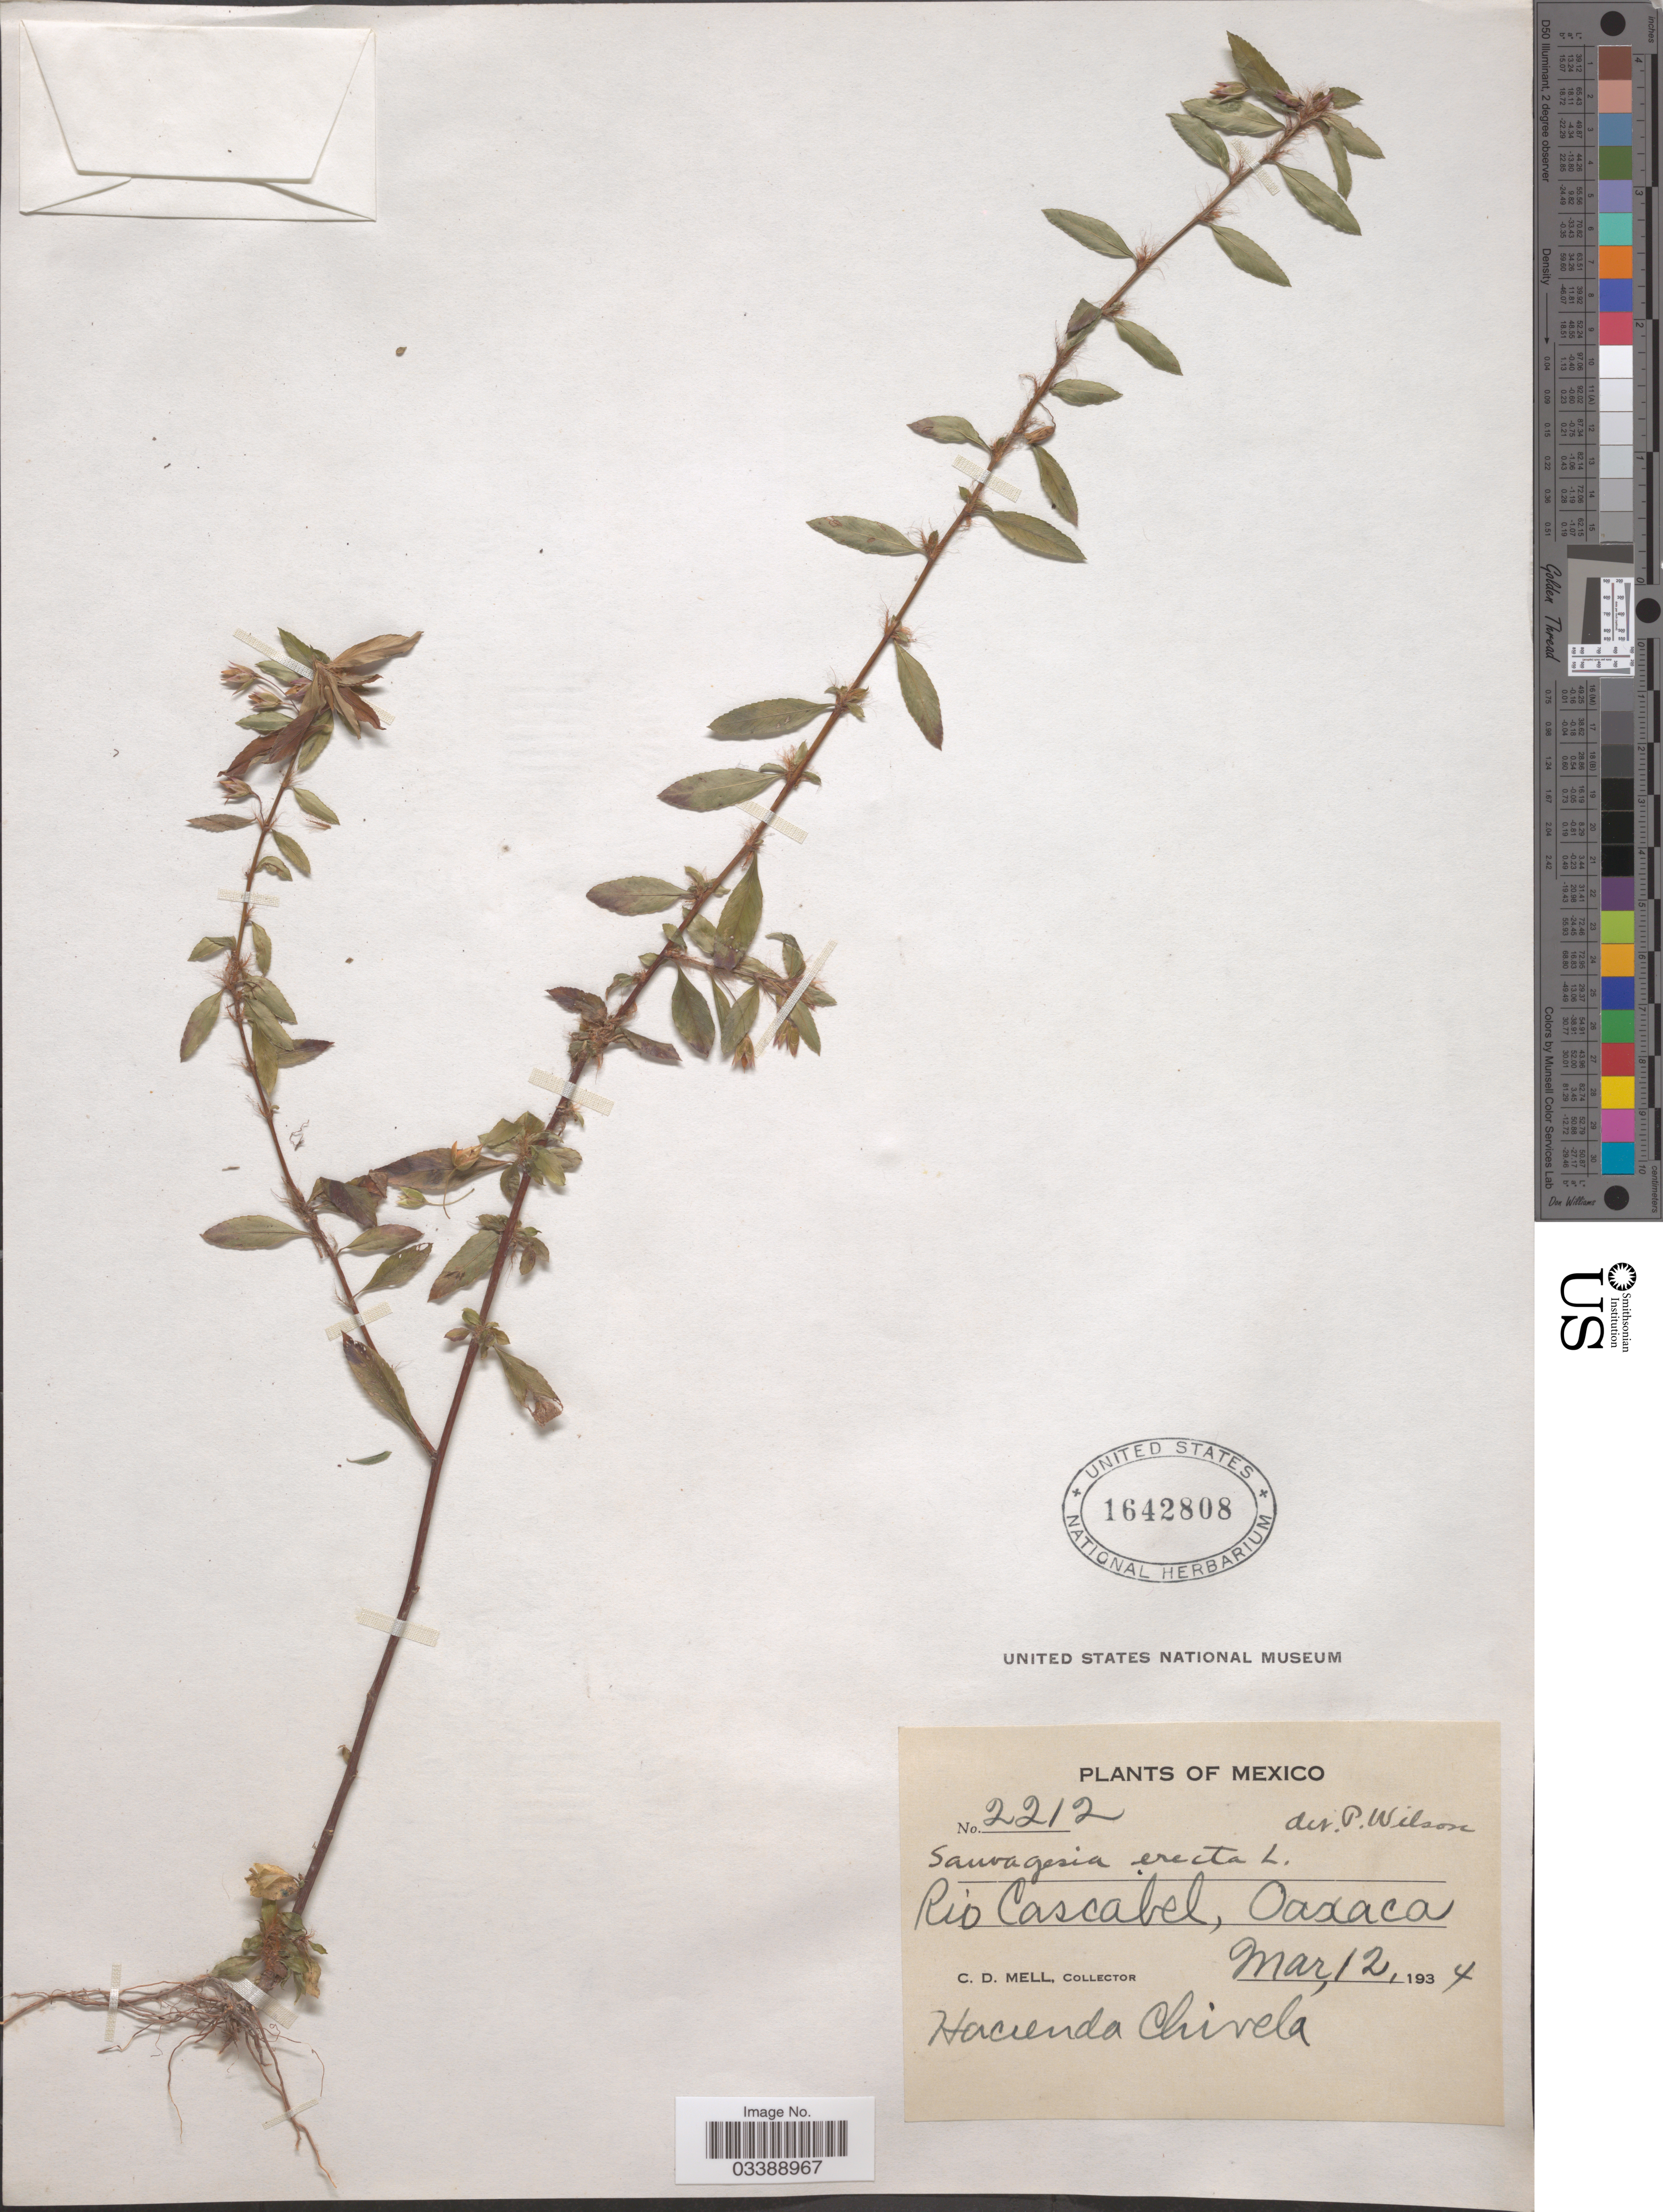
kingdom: Plantae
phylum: Tracheophyta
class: Magnoliopsida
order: Malpighiales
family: Ochnaceae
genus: Sauvagesia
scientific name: Sauvagesia erecta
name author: L.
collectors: C. D. Mell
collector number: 2212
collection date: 1934-03-12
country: Mexico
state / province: Oaxaca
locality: Rio Cascabel. Hacienda Chivela.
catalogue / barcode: US 1642808